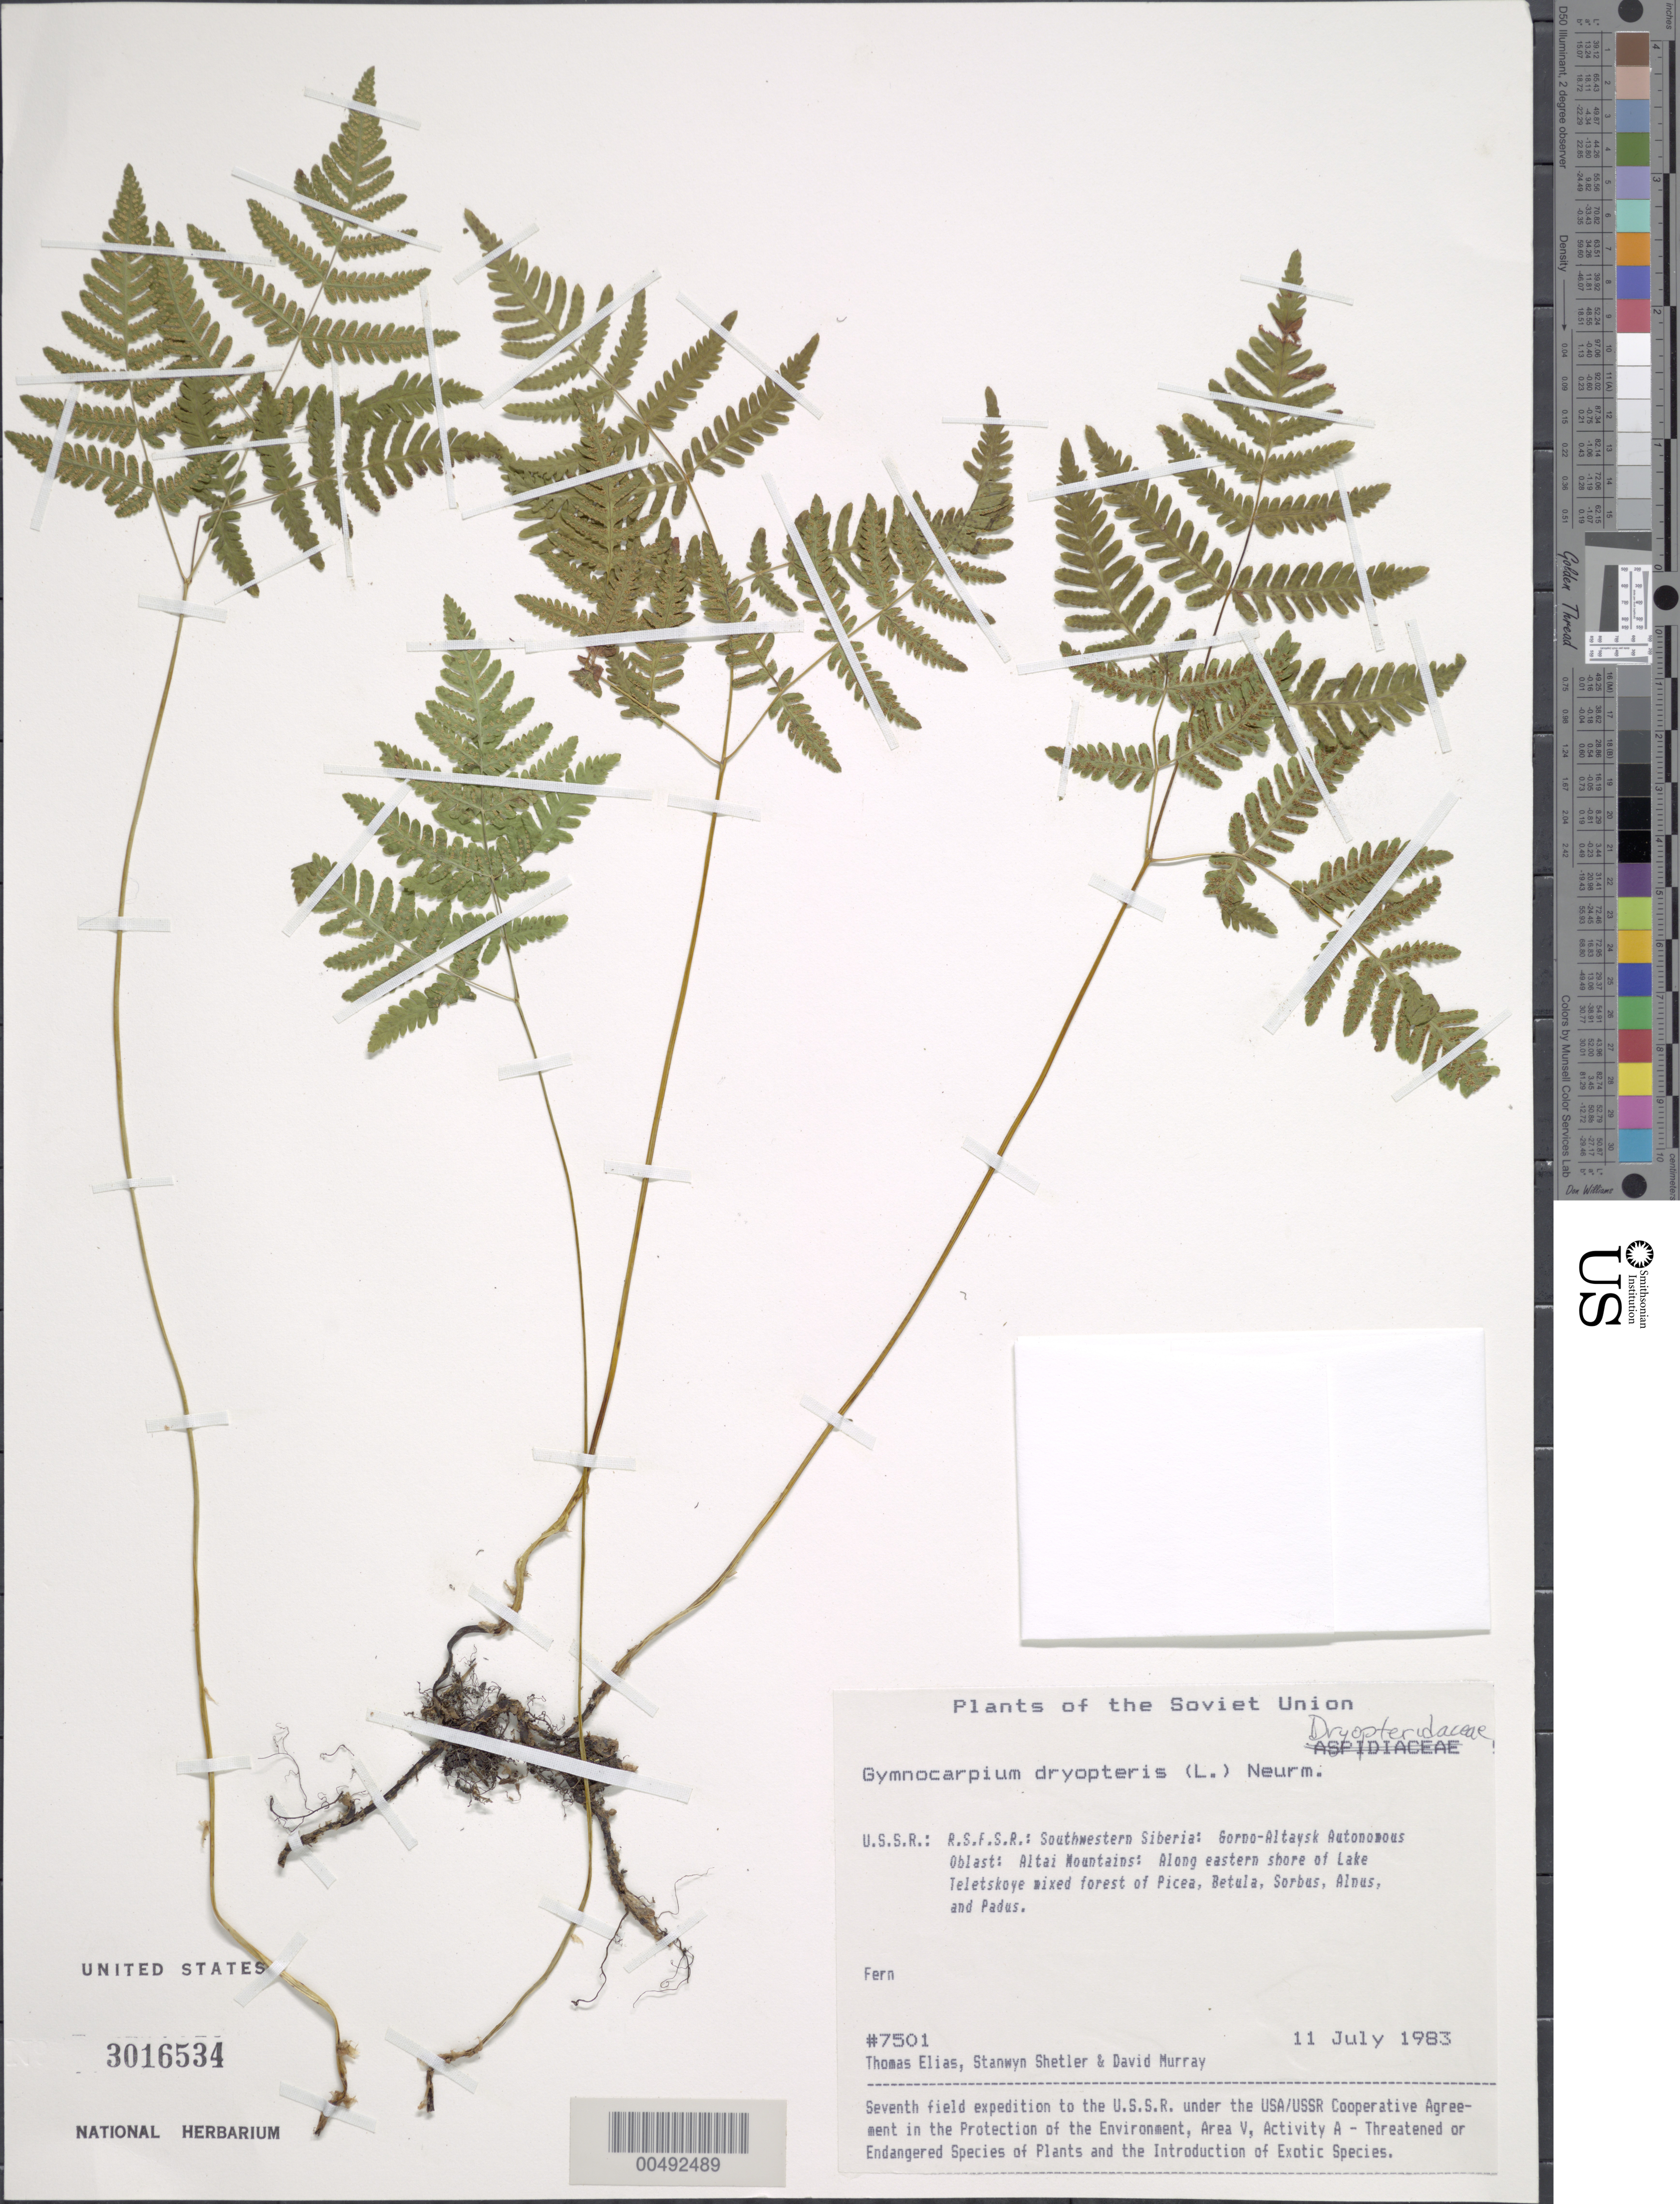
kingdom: Plantae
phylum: Tracheophyta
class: Polypodiopsida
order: Polypodiales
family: Cystopteridaceae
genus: Gymnocarpium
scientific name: Gymnocarpium dryopteris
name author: (L.) Newman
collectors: T. Elias, S. Shetler & D. F. Murray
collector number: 7501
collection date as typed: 11 Jul 1983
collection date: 1983-07-11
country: Russian Federation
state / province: Altai Republic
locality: Altai Mountains, along eastern shore of Lake Teletskoye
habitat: mixed forest of Picea, Betula, Sorbus, Alnus, and Padus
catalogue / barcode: US 3016534